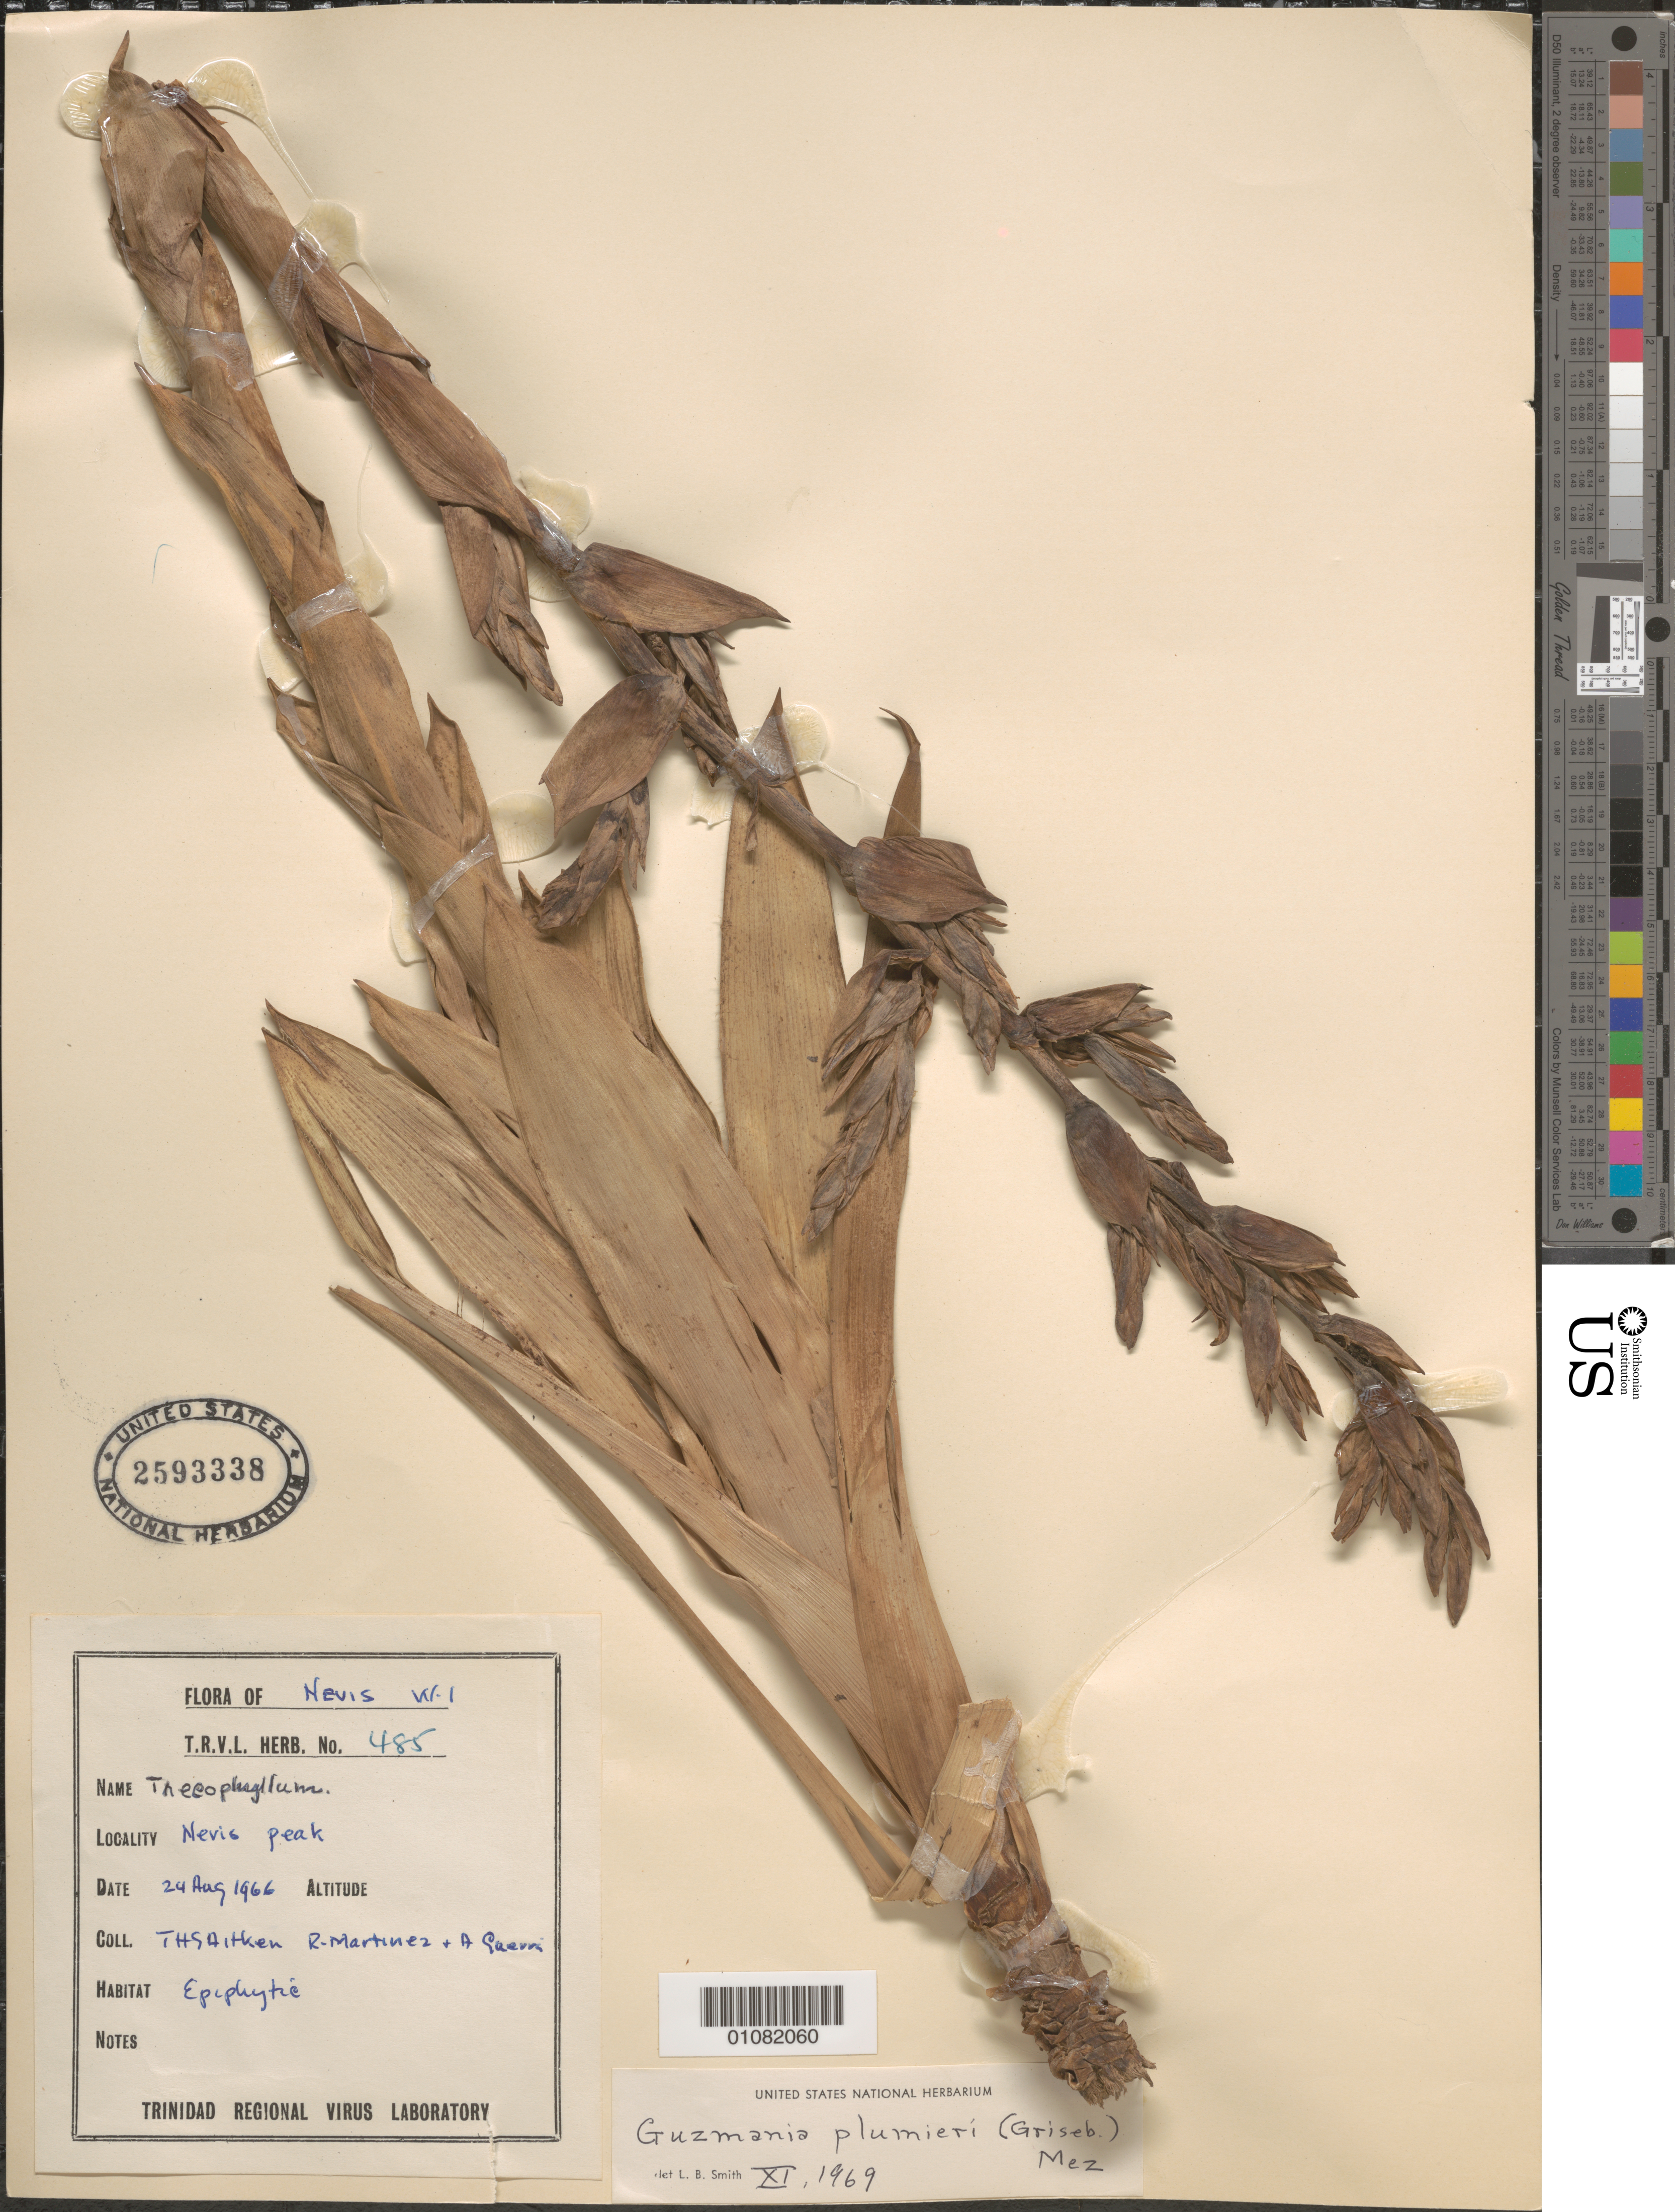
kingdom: Plantae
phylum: Tracheophyta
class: Liliopsida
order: Poales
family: Bromeliaceae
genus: Guzmania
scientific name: Guzmania plumieri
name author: (Griseb.) Mez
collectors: T. Aitken, R. Martinez & A. Guerra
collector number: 485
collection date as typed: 24 Aug 1966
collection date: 1966-08-24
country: St. Christopher-Nevis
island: Nevis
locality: Nevis peak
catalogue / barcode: US 2593338